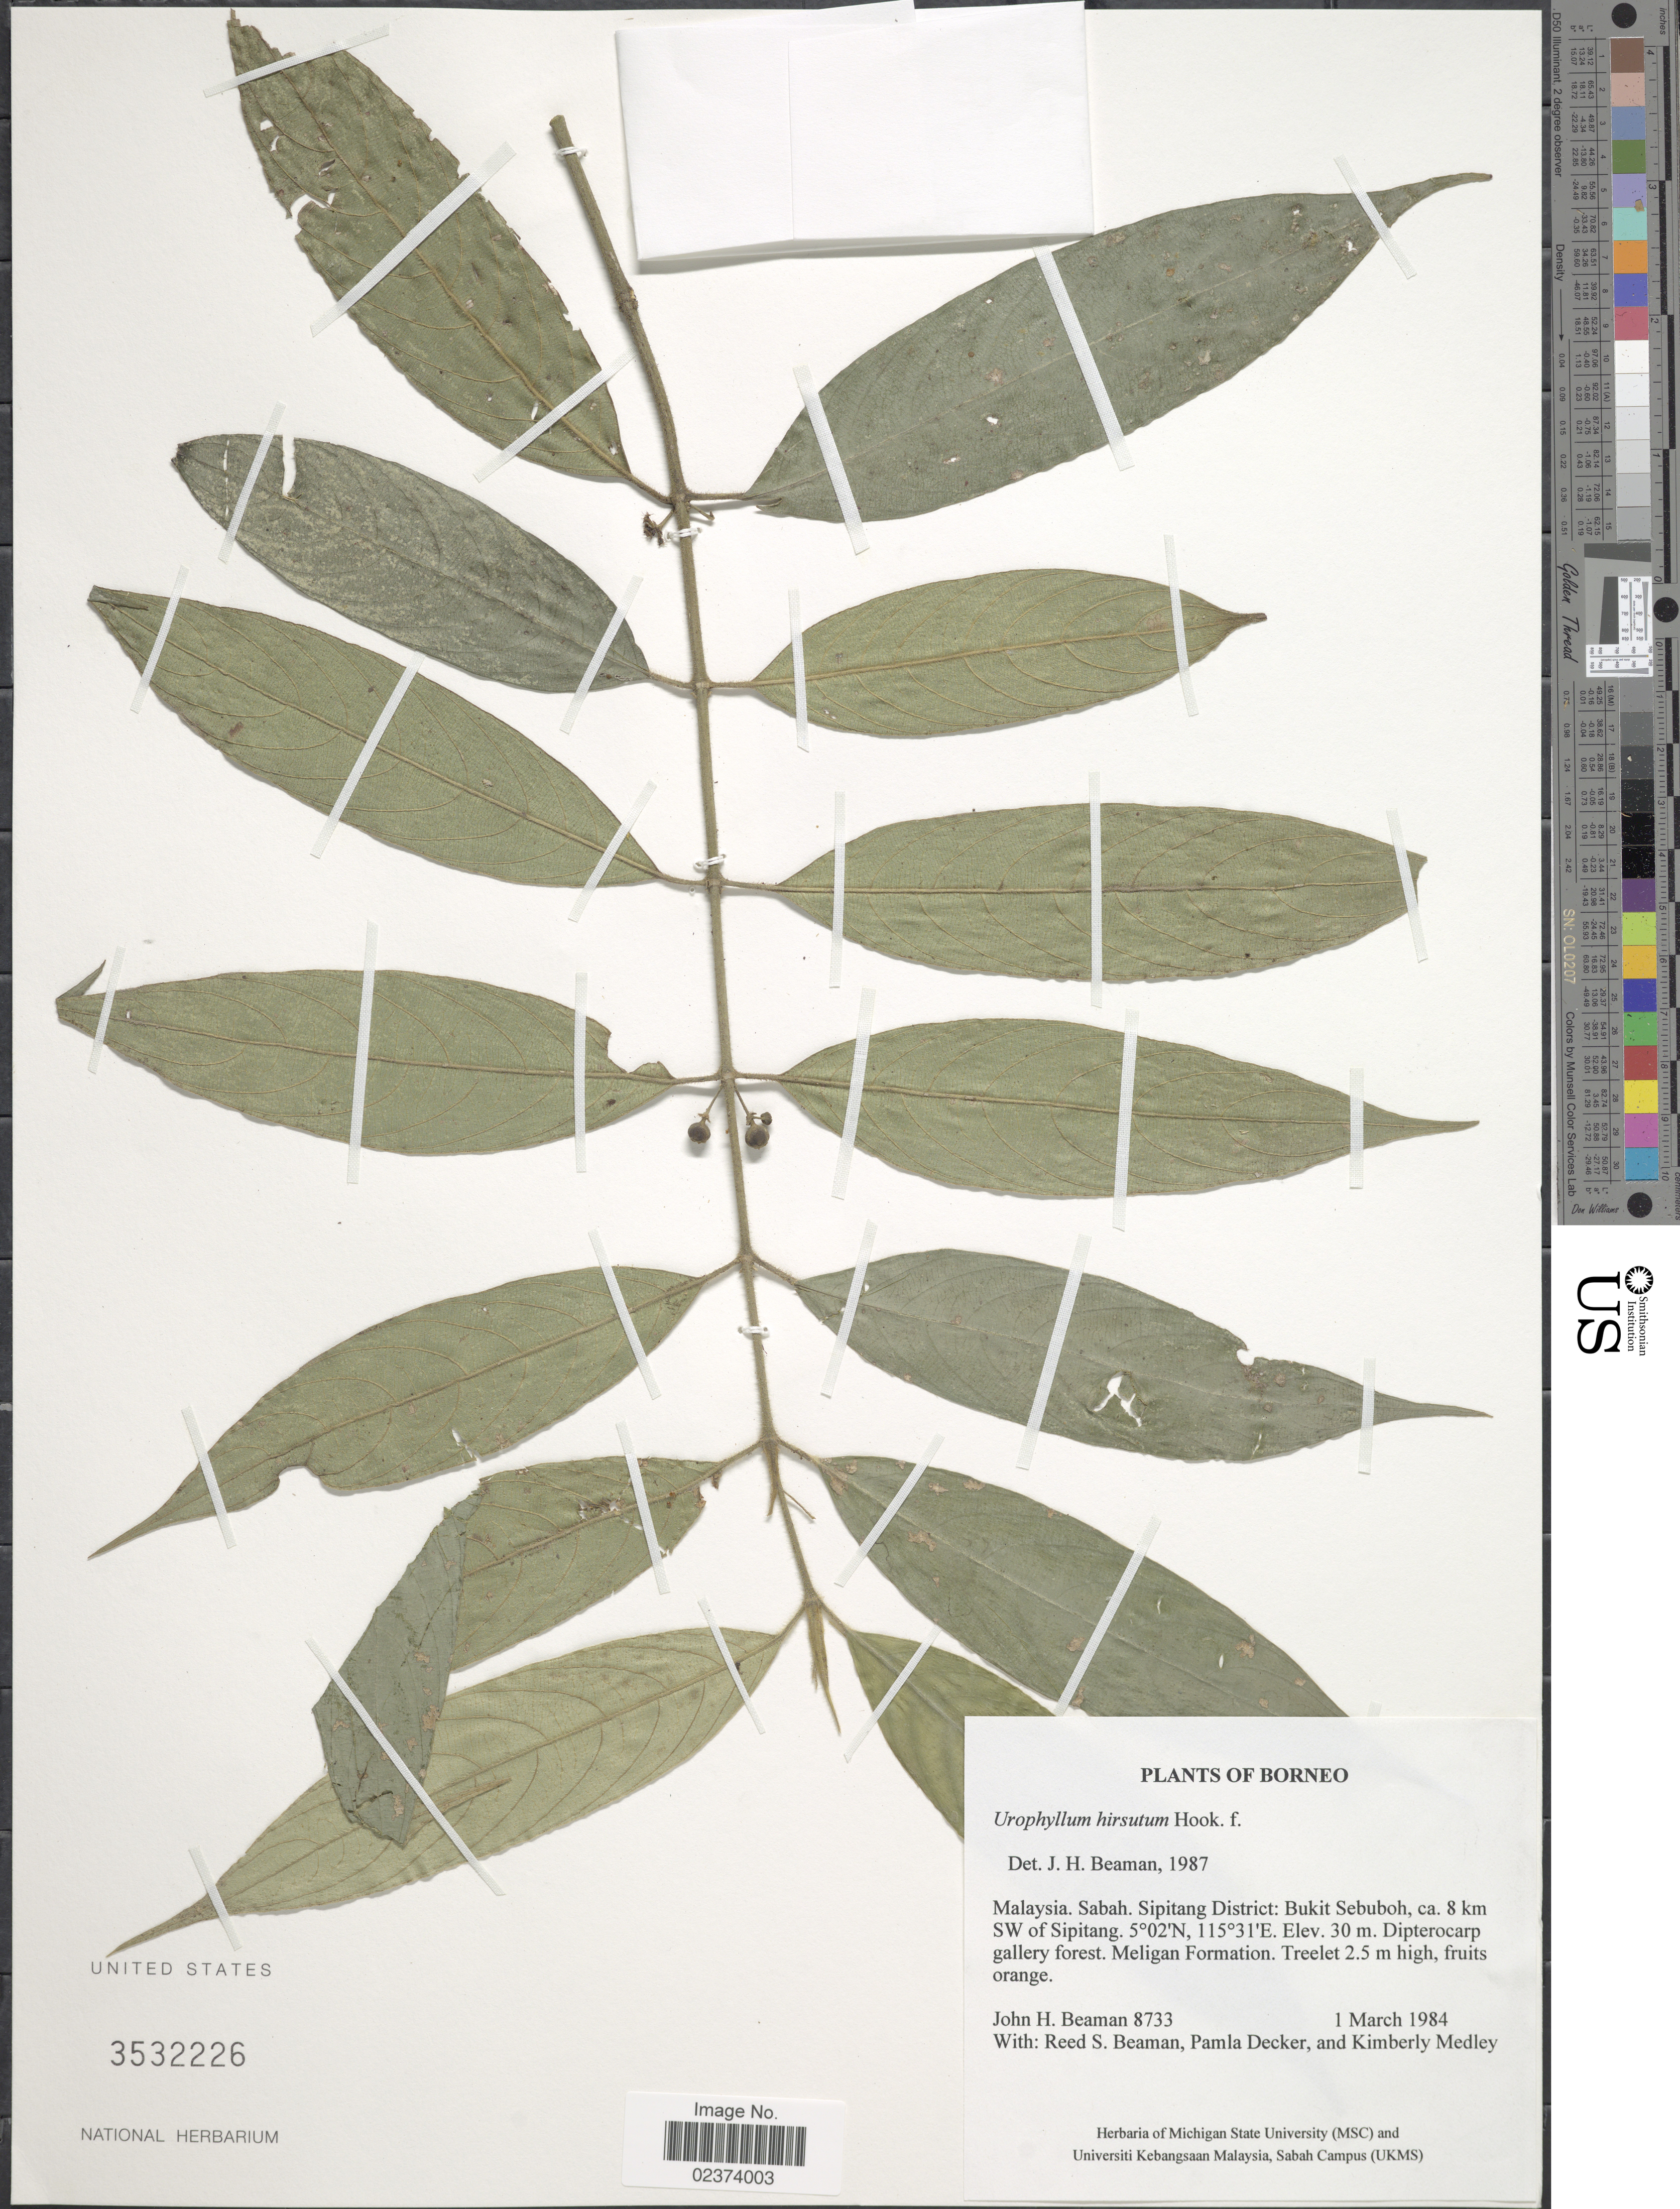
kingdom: Plantae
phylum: Tracheophyta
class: Magnoliopsida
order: Gentianales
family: Rubiaceae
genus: Urophyllum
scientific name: Urophyllum hirsutum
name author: Hook. f.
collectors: J. H. Beaman, R. S. Beaman, P. Decker & K. Medley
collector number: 8733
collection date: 1984-03-01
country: Malaysia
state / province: Sabah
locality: Borneo, Sipitang District: Bukit Sebuboh, ca. 8 km SW of Sipitang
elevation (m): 30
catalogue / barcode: US 3532226